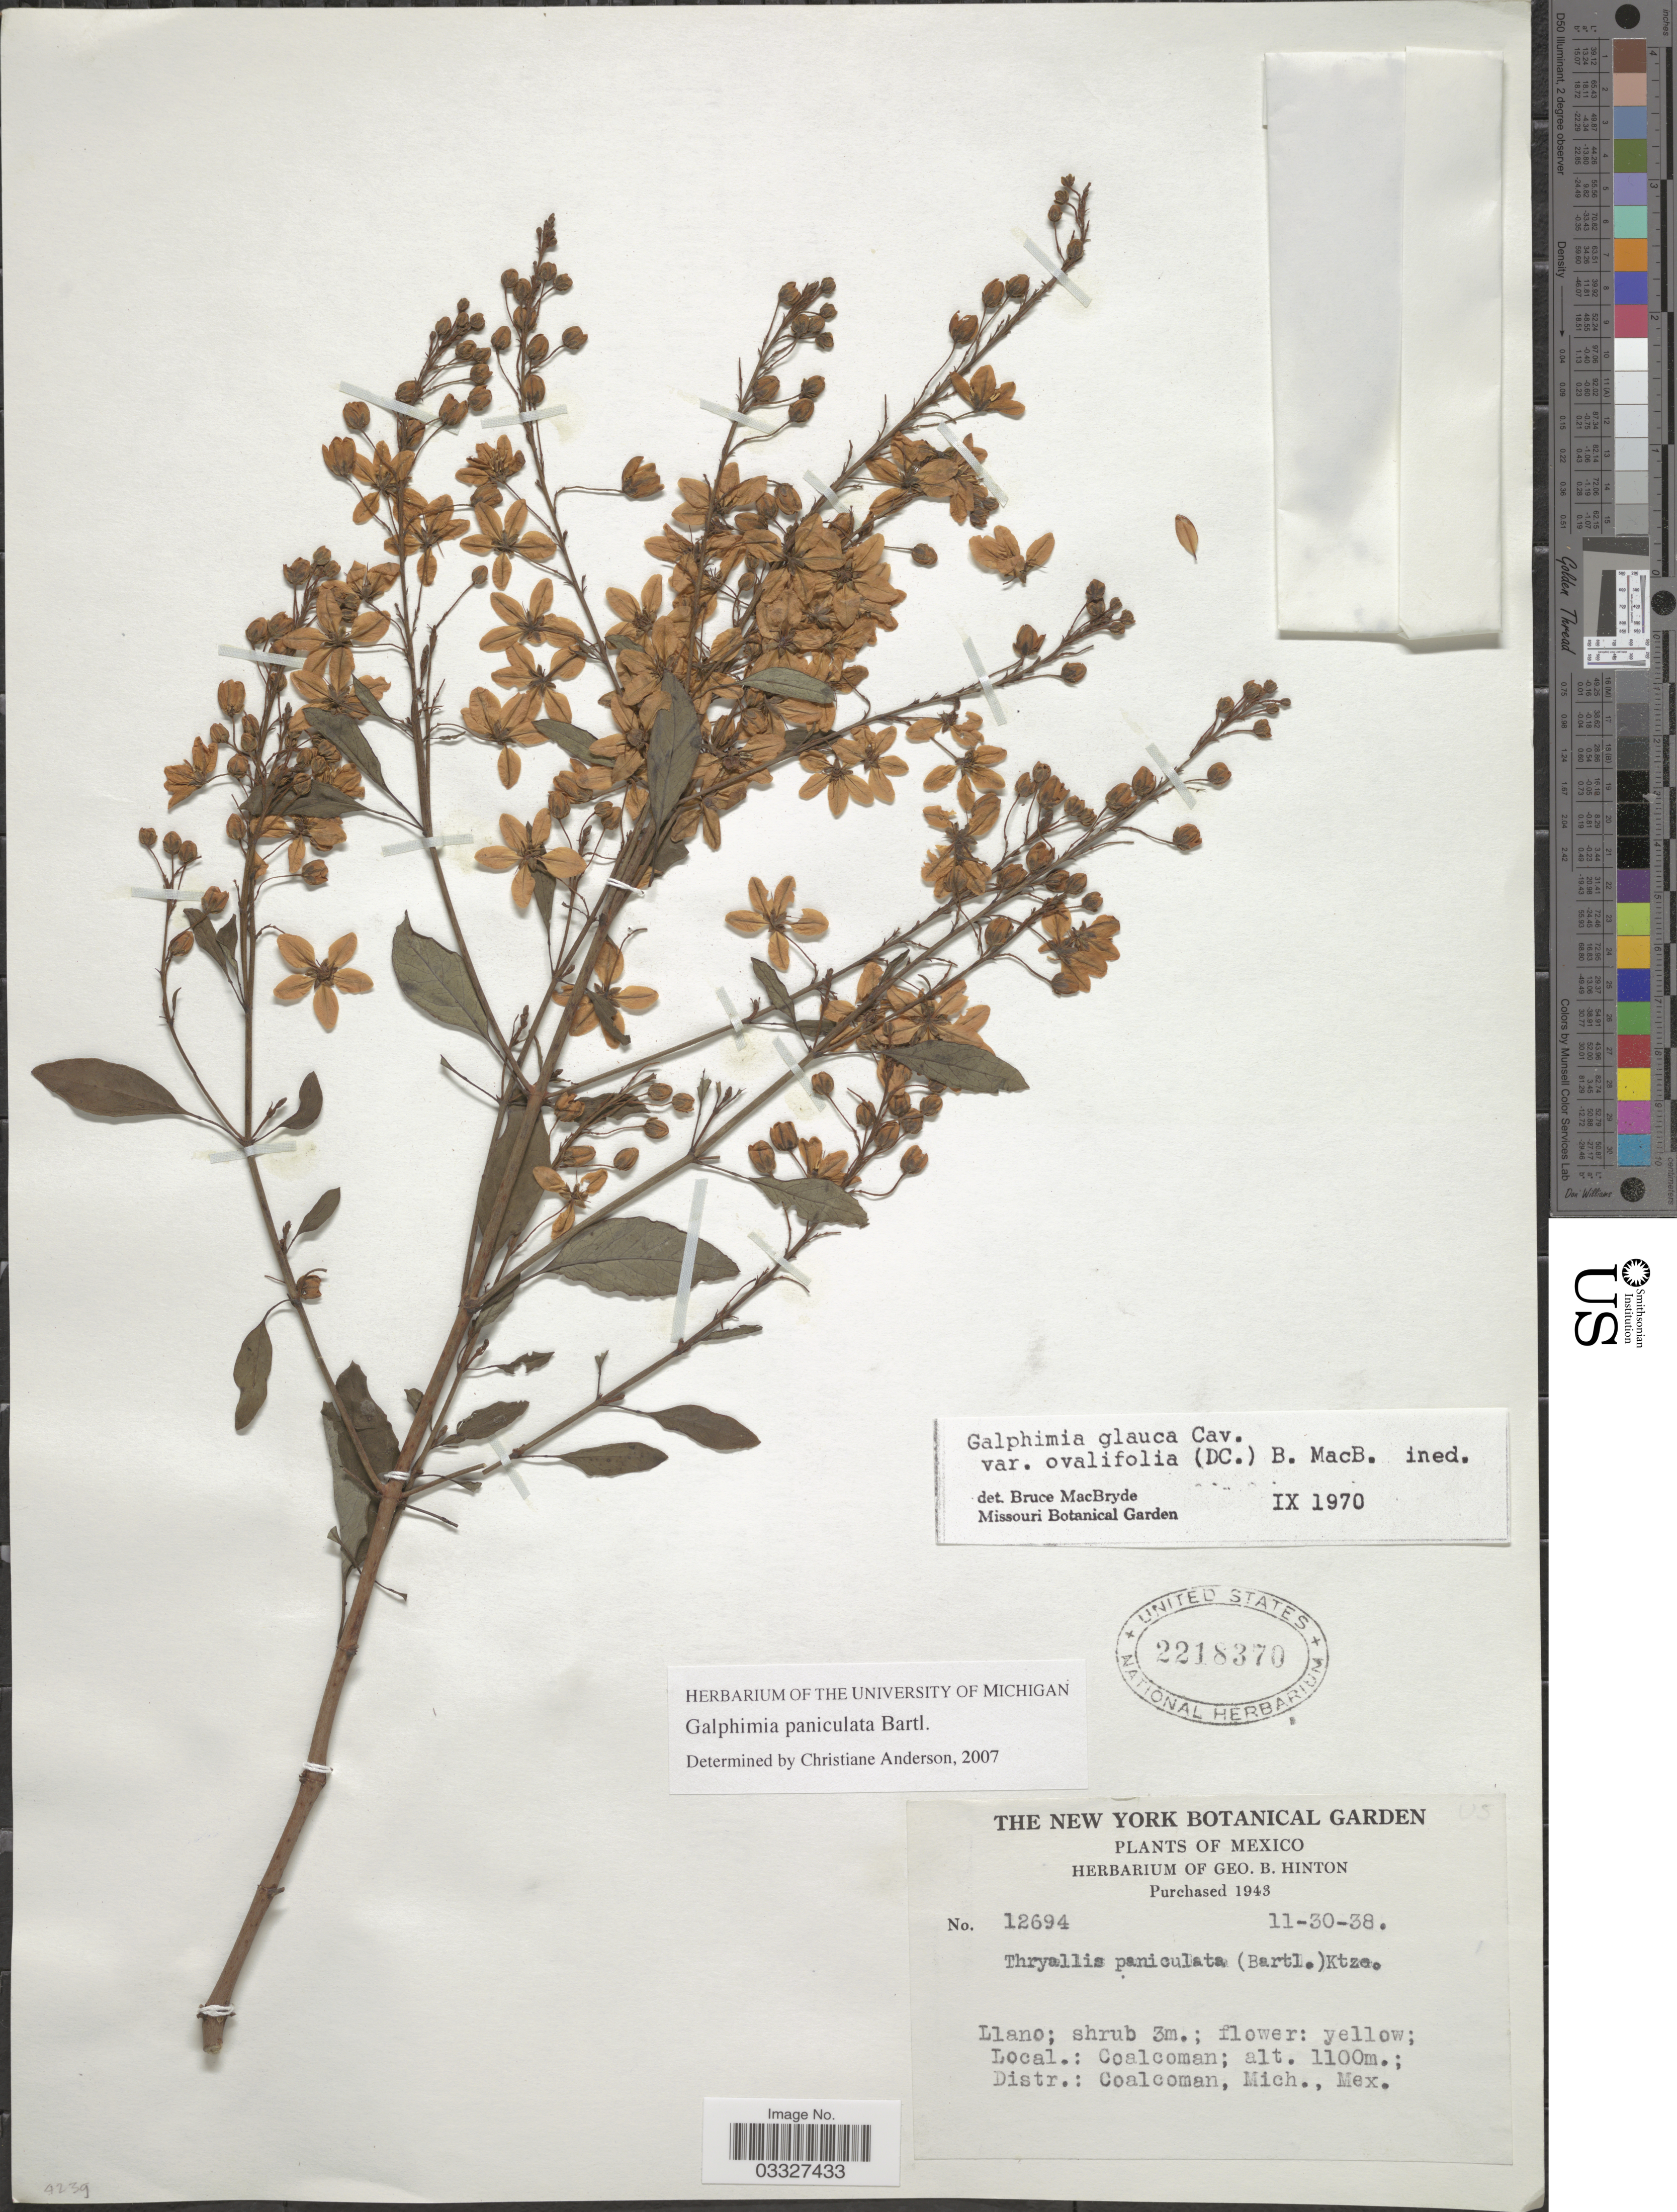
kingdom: Plantae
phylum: Tracheophyta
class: Magnoliopsida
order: Malpighiales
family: Malpighiaceae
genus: Galphimia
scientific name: Galphimia paniculata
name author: Bart.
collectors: ex herb. G. B. Hinton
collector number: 12694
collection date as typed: Transcribed d/m/y: 30/11/38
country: Mexico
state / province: Michoacán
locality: Coalcoman. Distr.: Coalcoman.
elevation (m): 1100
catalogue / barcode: US 2218370